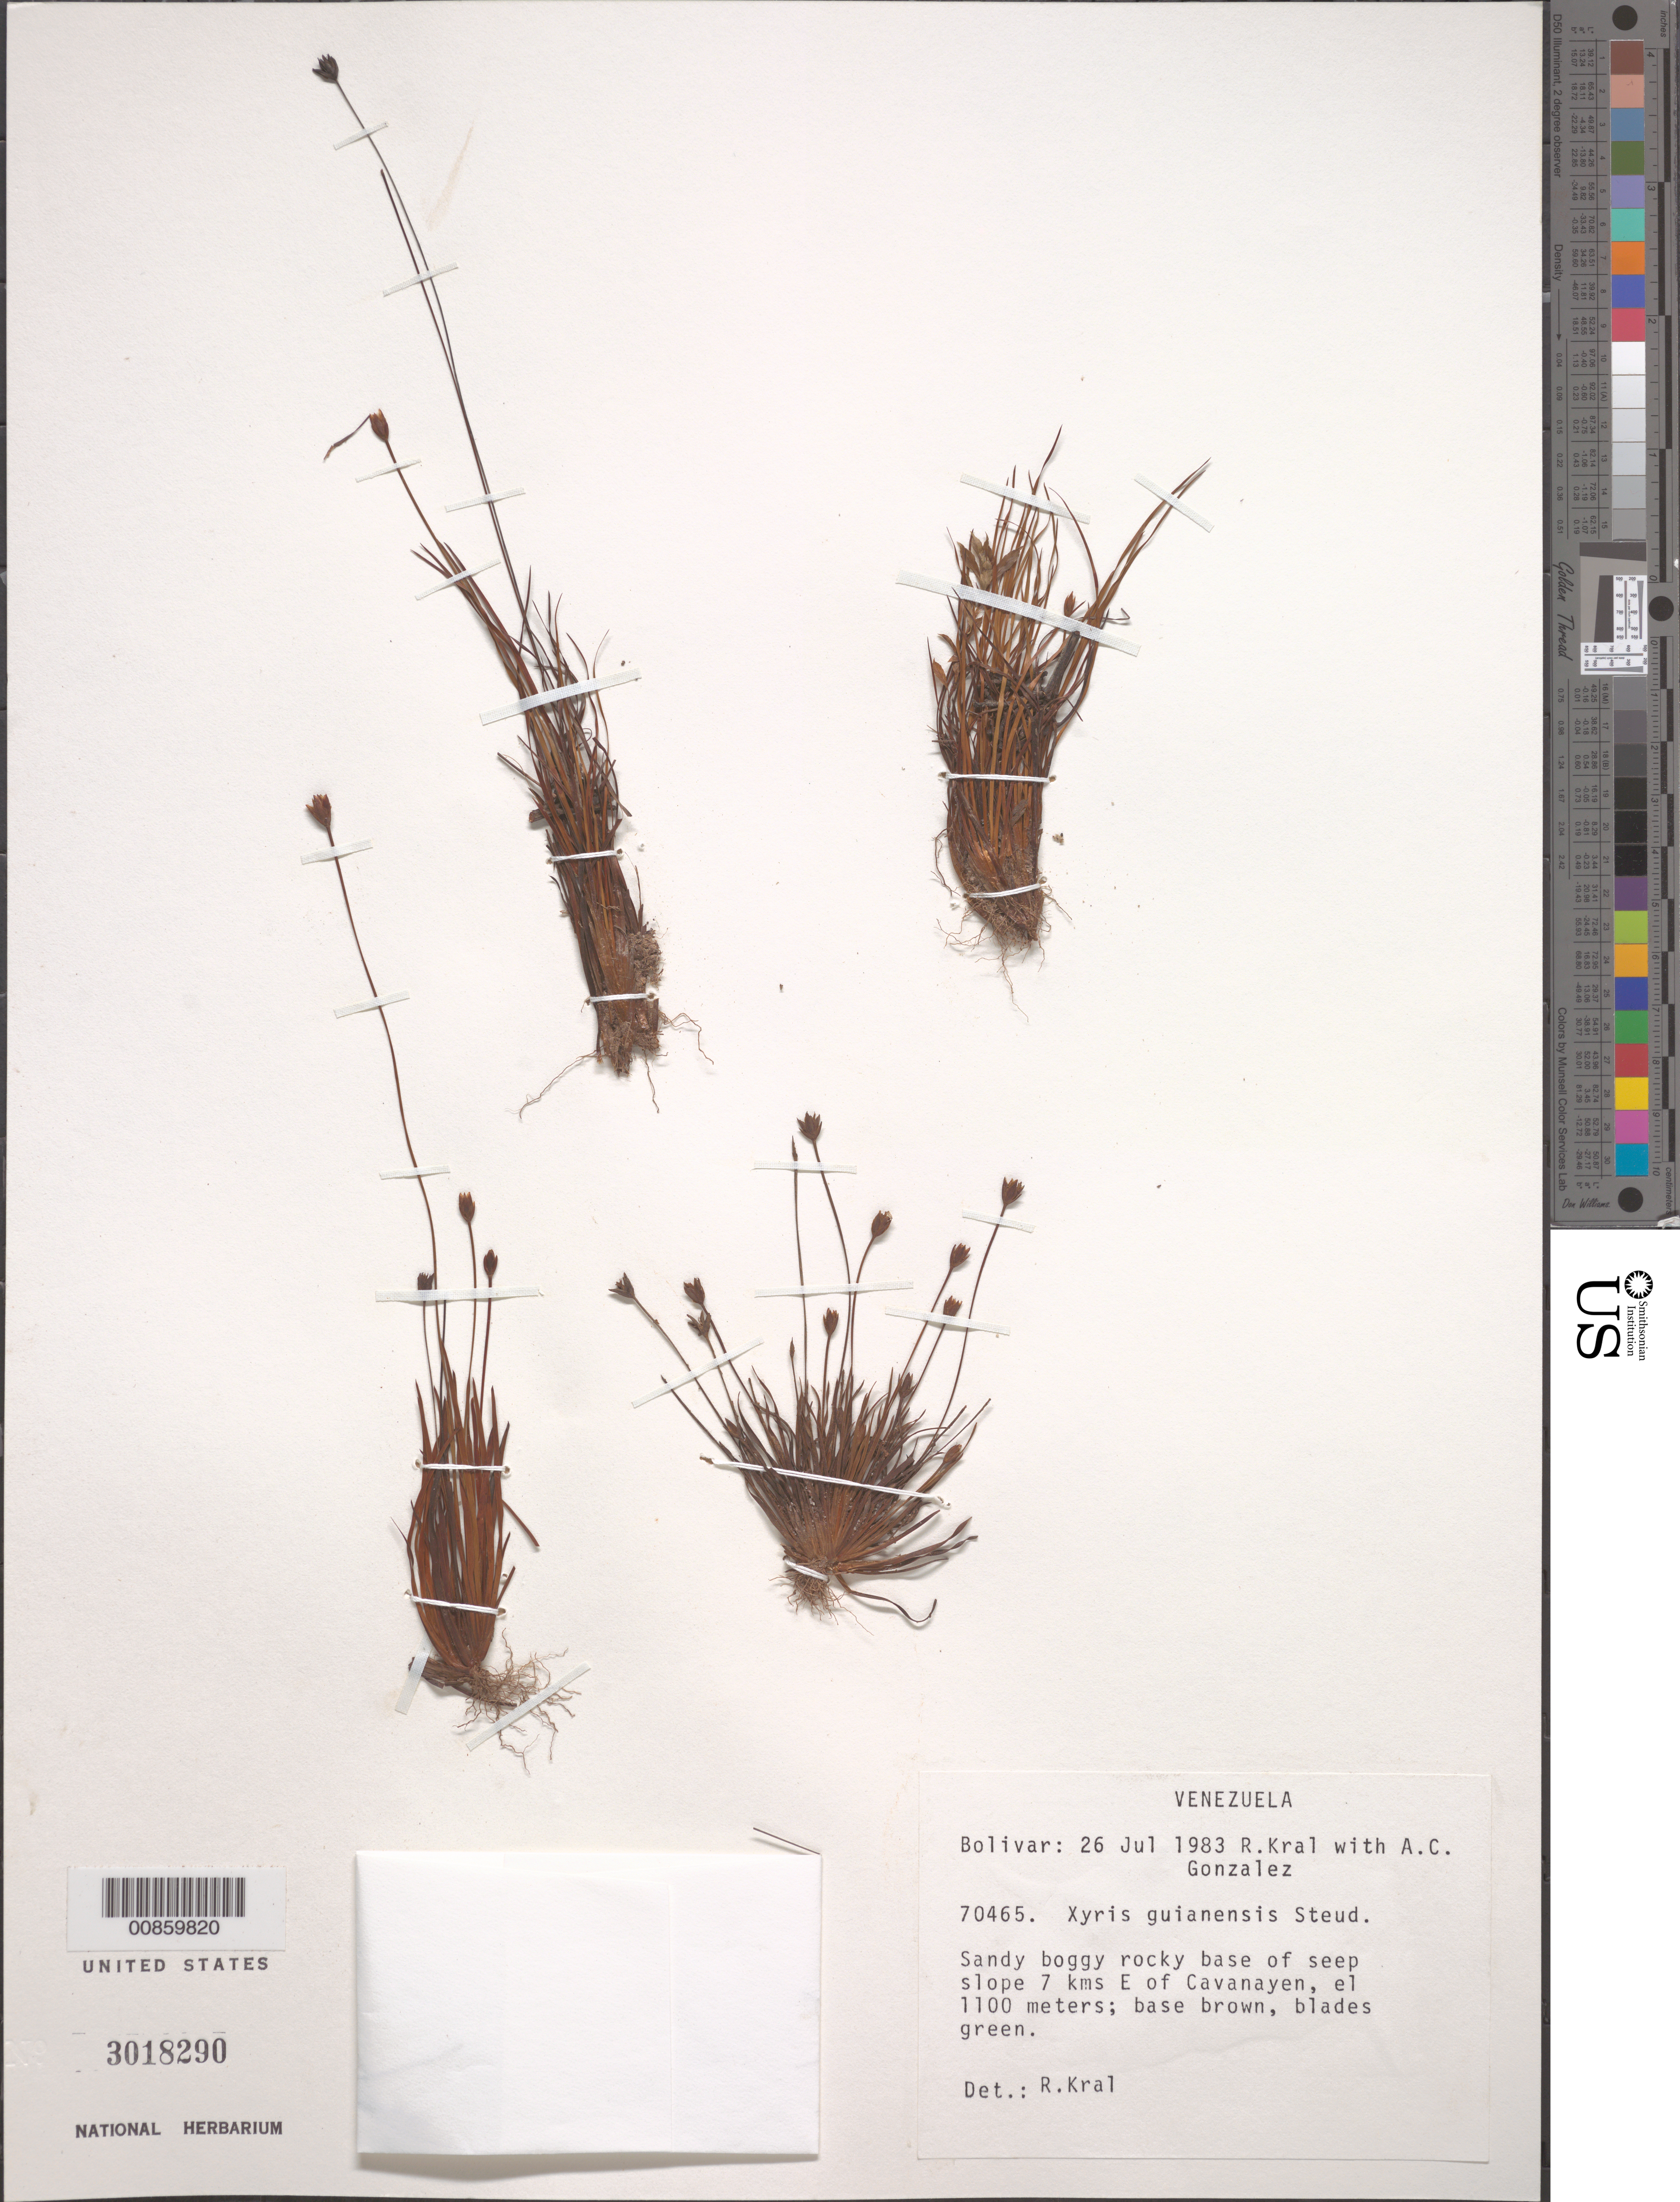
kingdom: Plantae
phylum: Tracheophyta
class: Liliopsida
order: Poales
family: Xyridaceae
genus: Xyris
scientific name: Xyris guianensis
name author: Steud.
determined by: Kral, Robert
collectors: R. Kral & A. C. González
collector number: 70465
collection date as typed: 26-Jul-83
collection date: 1983-07-26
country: Venezuela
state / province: Bolívar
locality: Gran Sabana, Kavanayén, 7 km E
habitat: Sandy boggy rocky base of seep slope.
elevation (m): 1200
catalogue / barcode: US 3018290